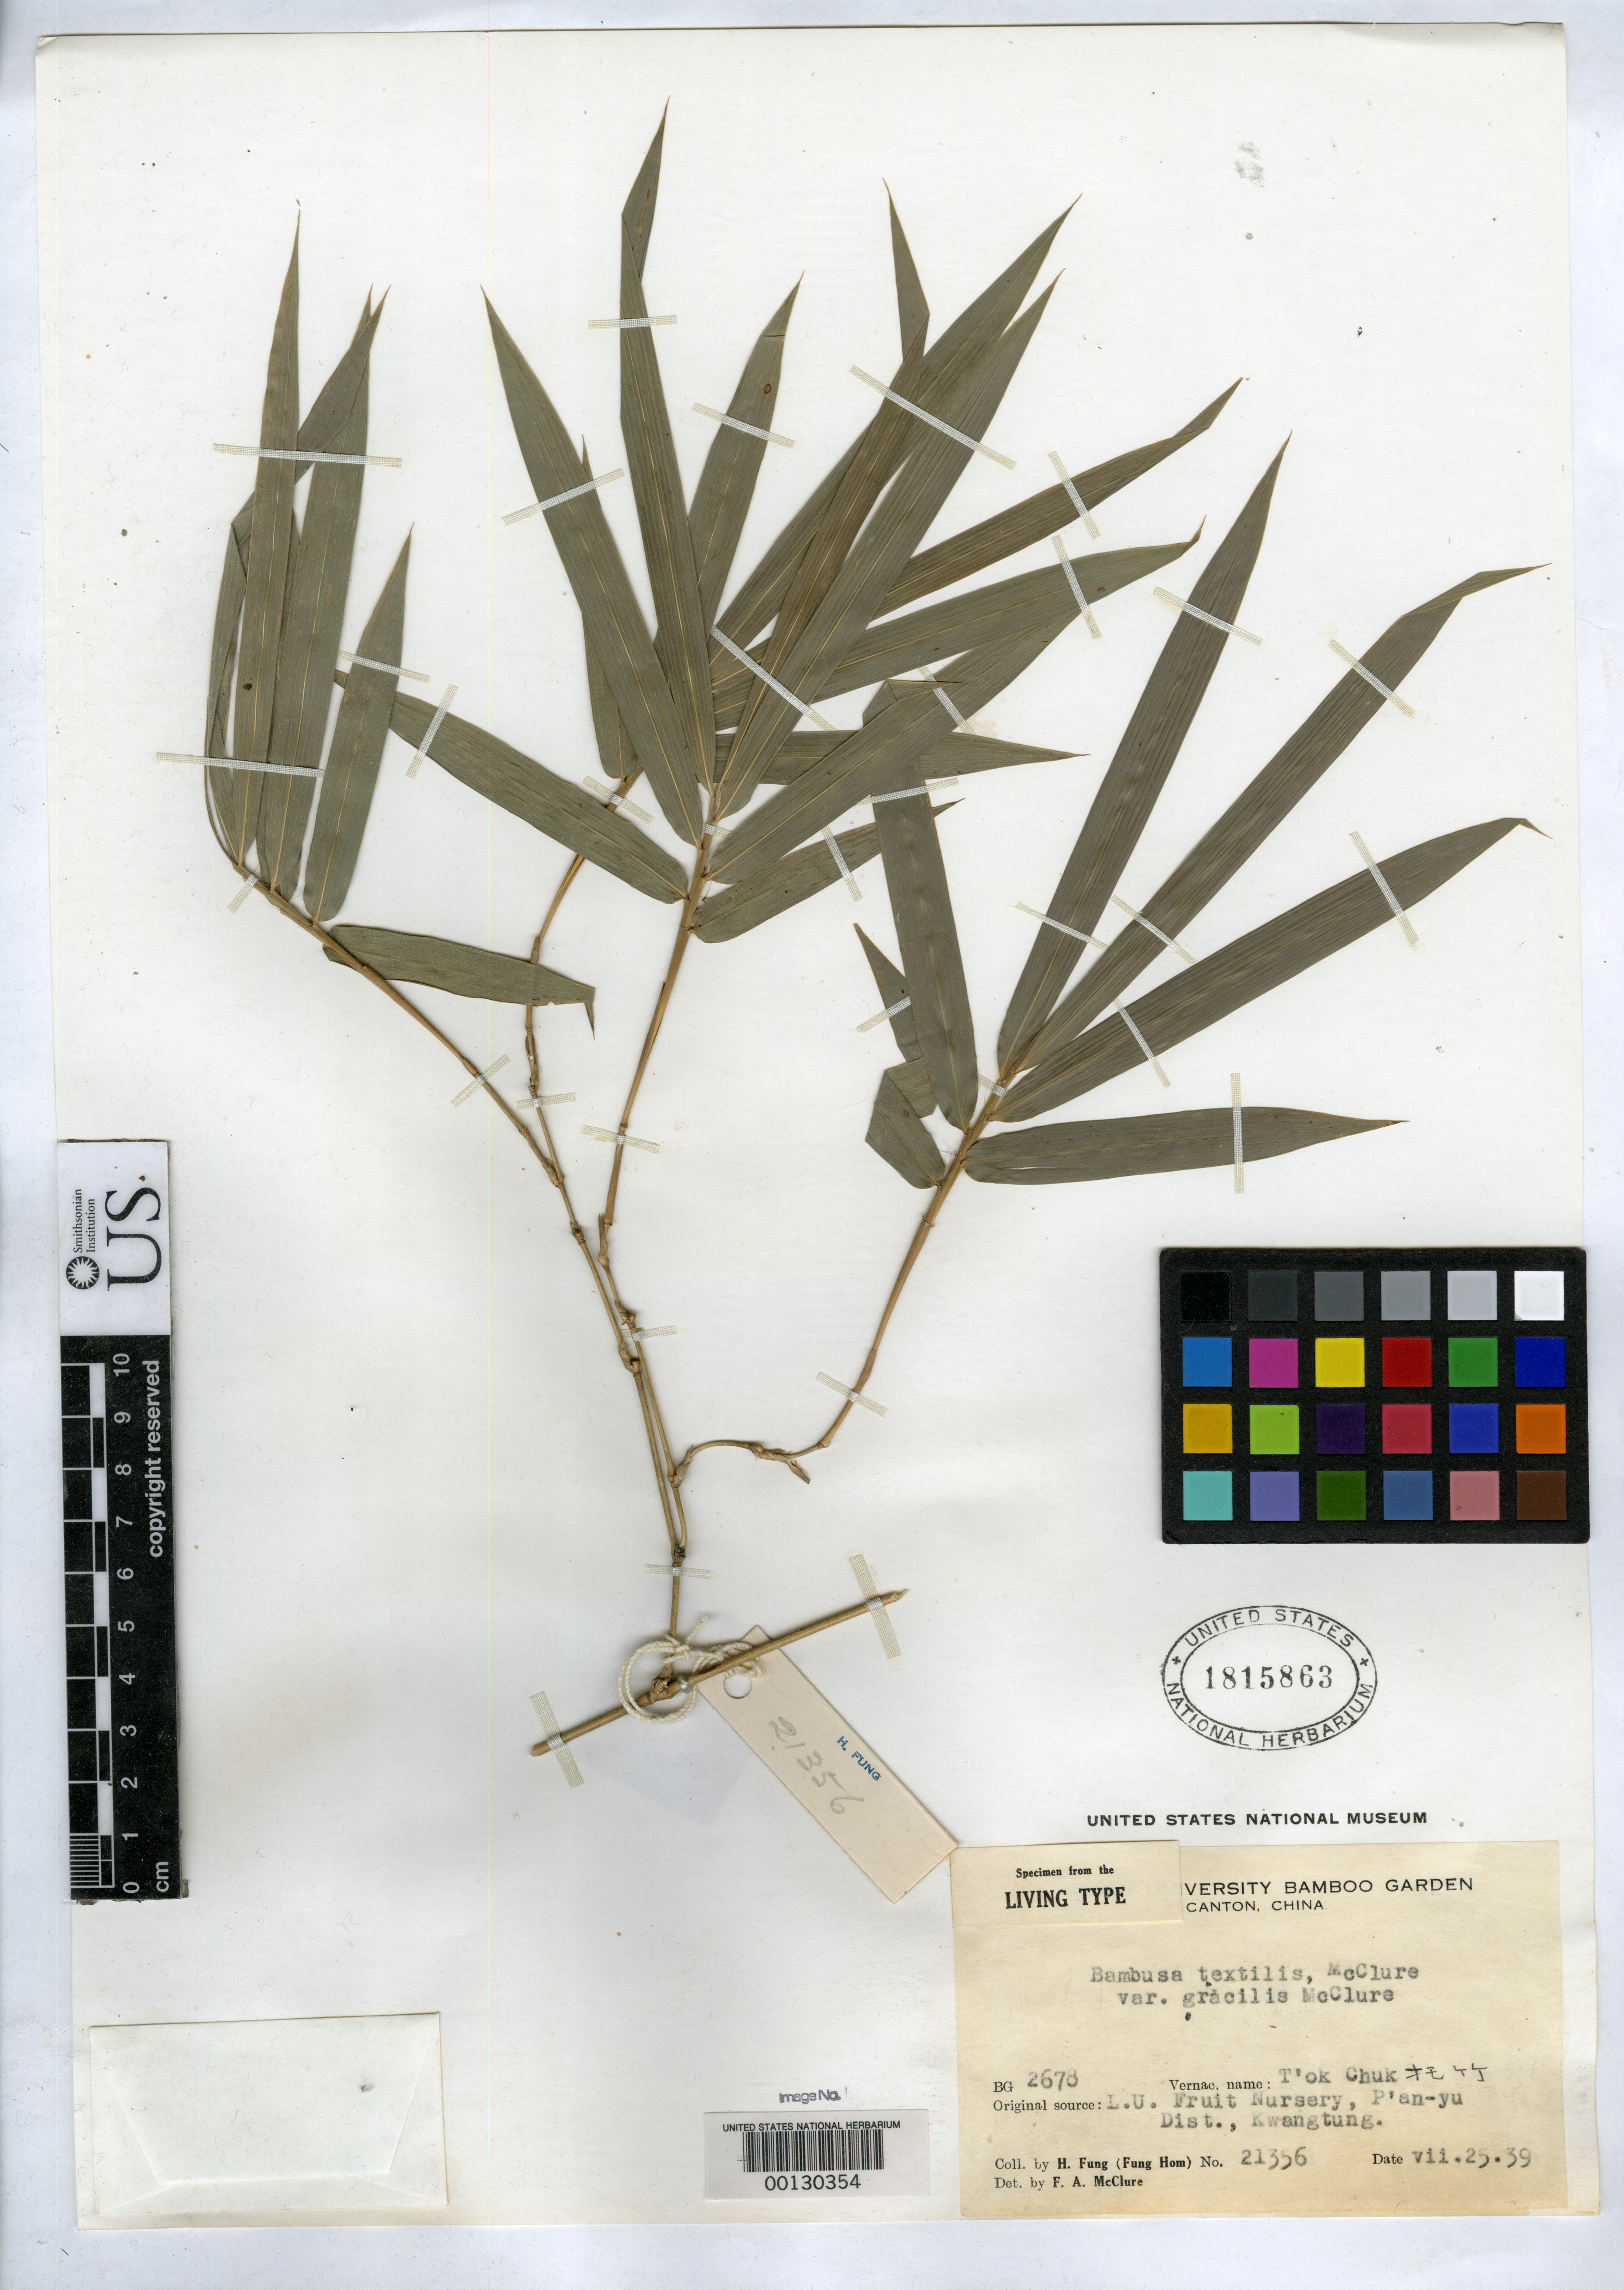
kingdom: Plantae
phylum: Tracheophyta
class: Liliopsida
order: Poales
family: Poaceae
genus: Bambusa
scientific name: Bambusa textilis var. gracilis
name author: McClure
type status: Isotype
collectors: H. L. Fung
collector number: BG 2678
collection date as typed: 25 Jul 1939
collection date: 1939-07-25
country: China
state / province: Hainan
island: Hainan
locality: P'an-yu Dist., T'ok Chuk.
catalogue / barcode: US 1815863